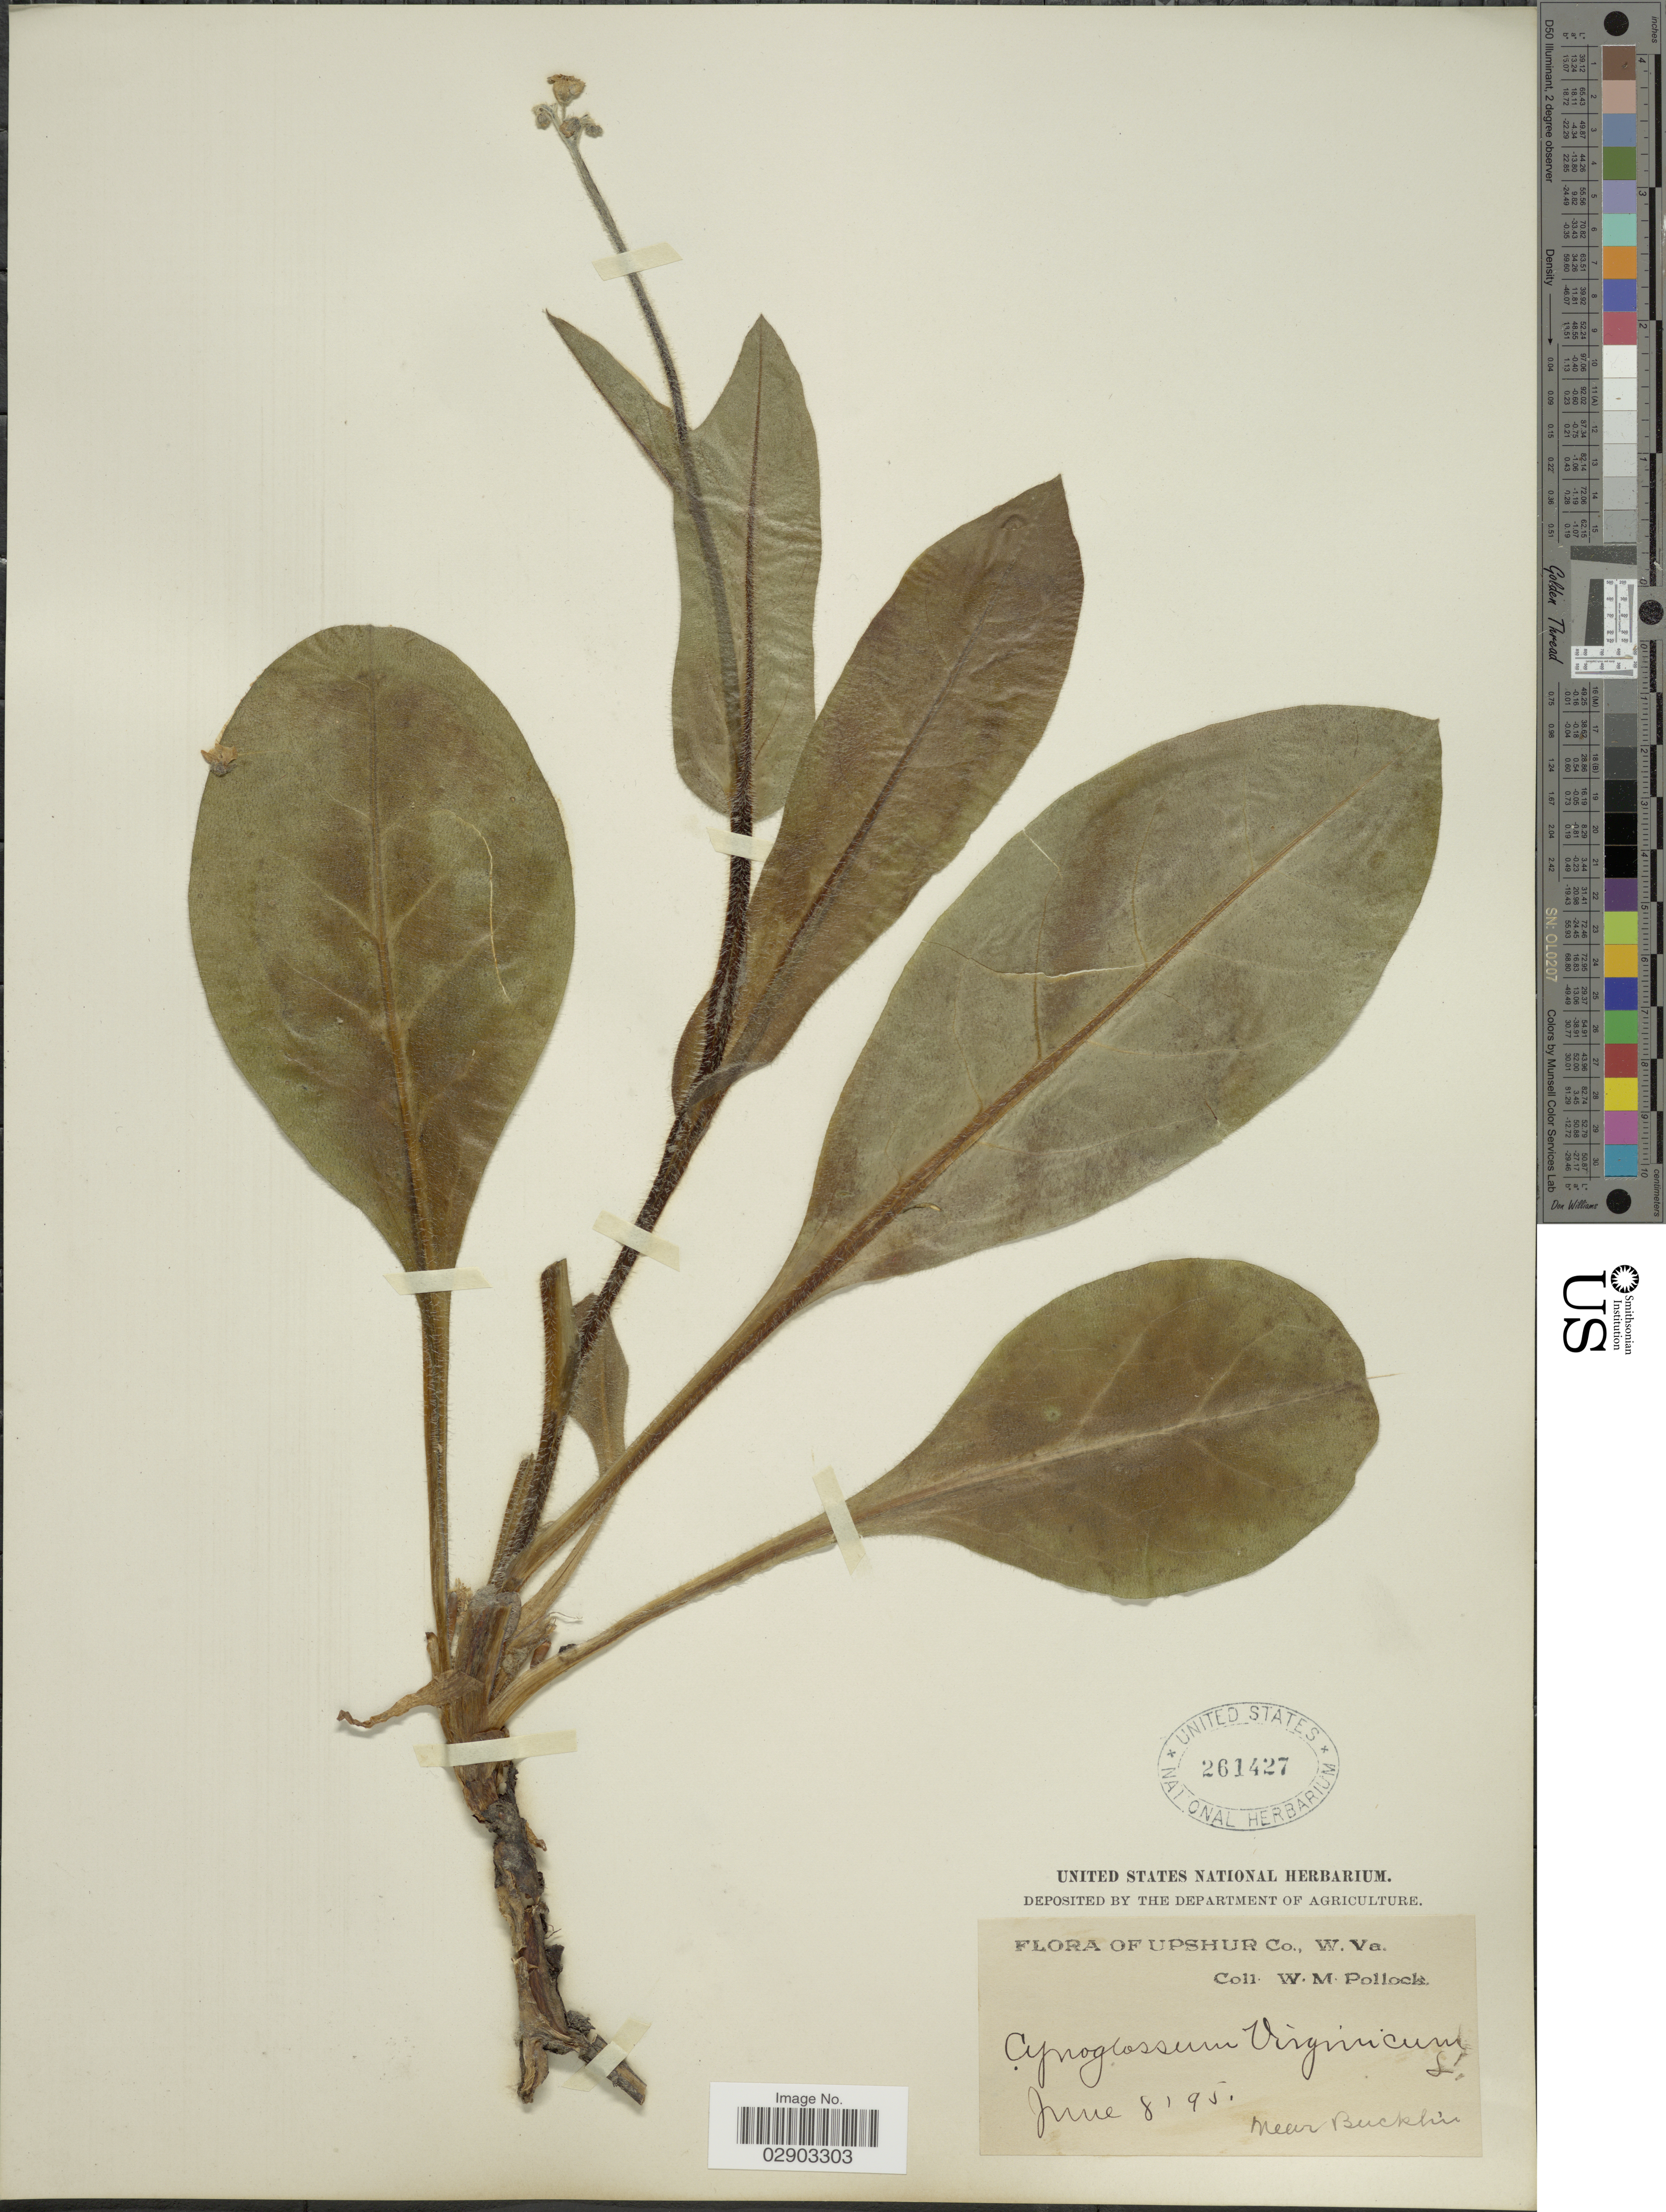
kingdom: Plantae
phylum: Tracheophyta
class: Magnoliopsida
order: Boraginales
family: Boraginaceae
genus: Cynoglossum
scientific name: Cynoglossum virginianum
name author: L.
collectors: W. M. Pollock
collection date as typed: Transcribed d/m/y: 8/6/95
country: United States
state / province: West Virginia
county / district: Upshur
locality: W. Va. Near Bucklin.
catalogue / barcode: US 261427